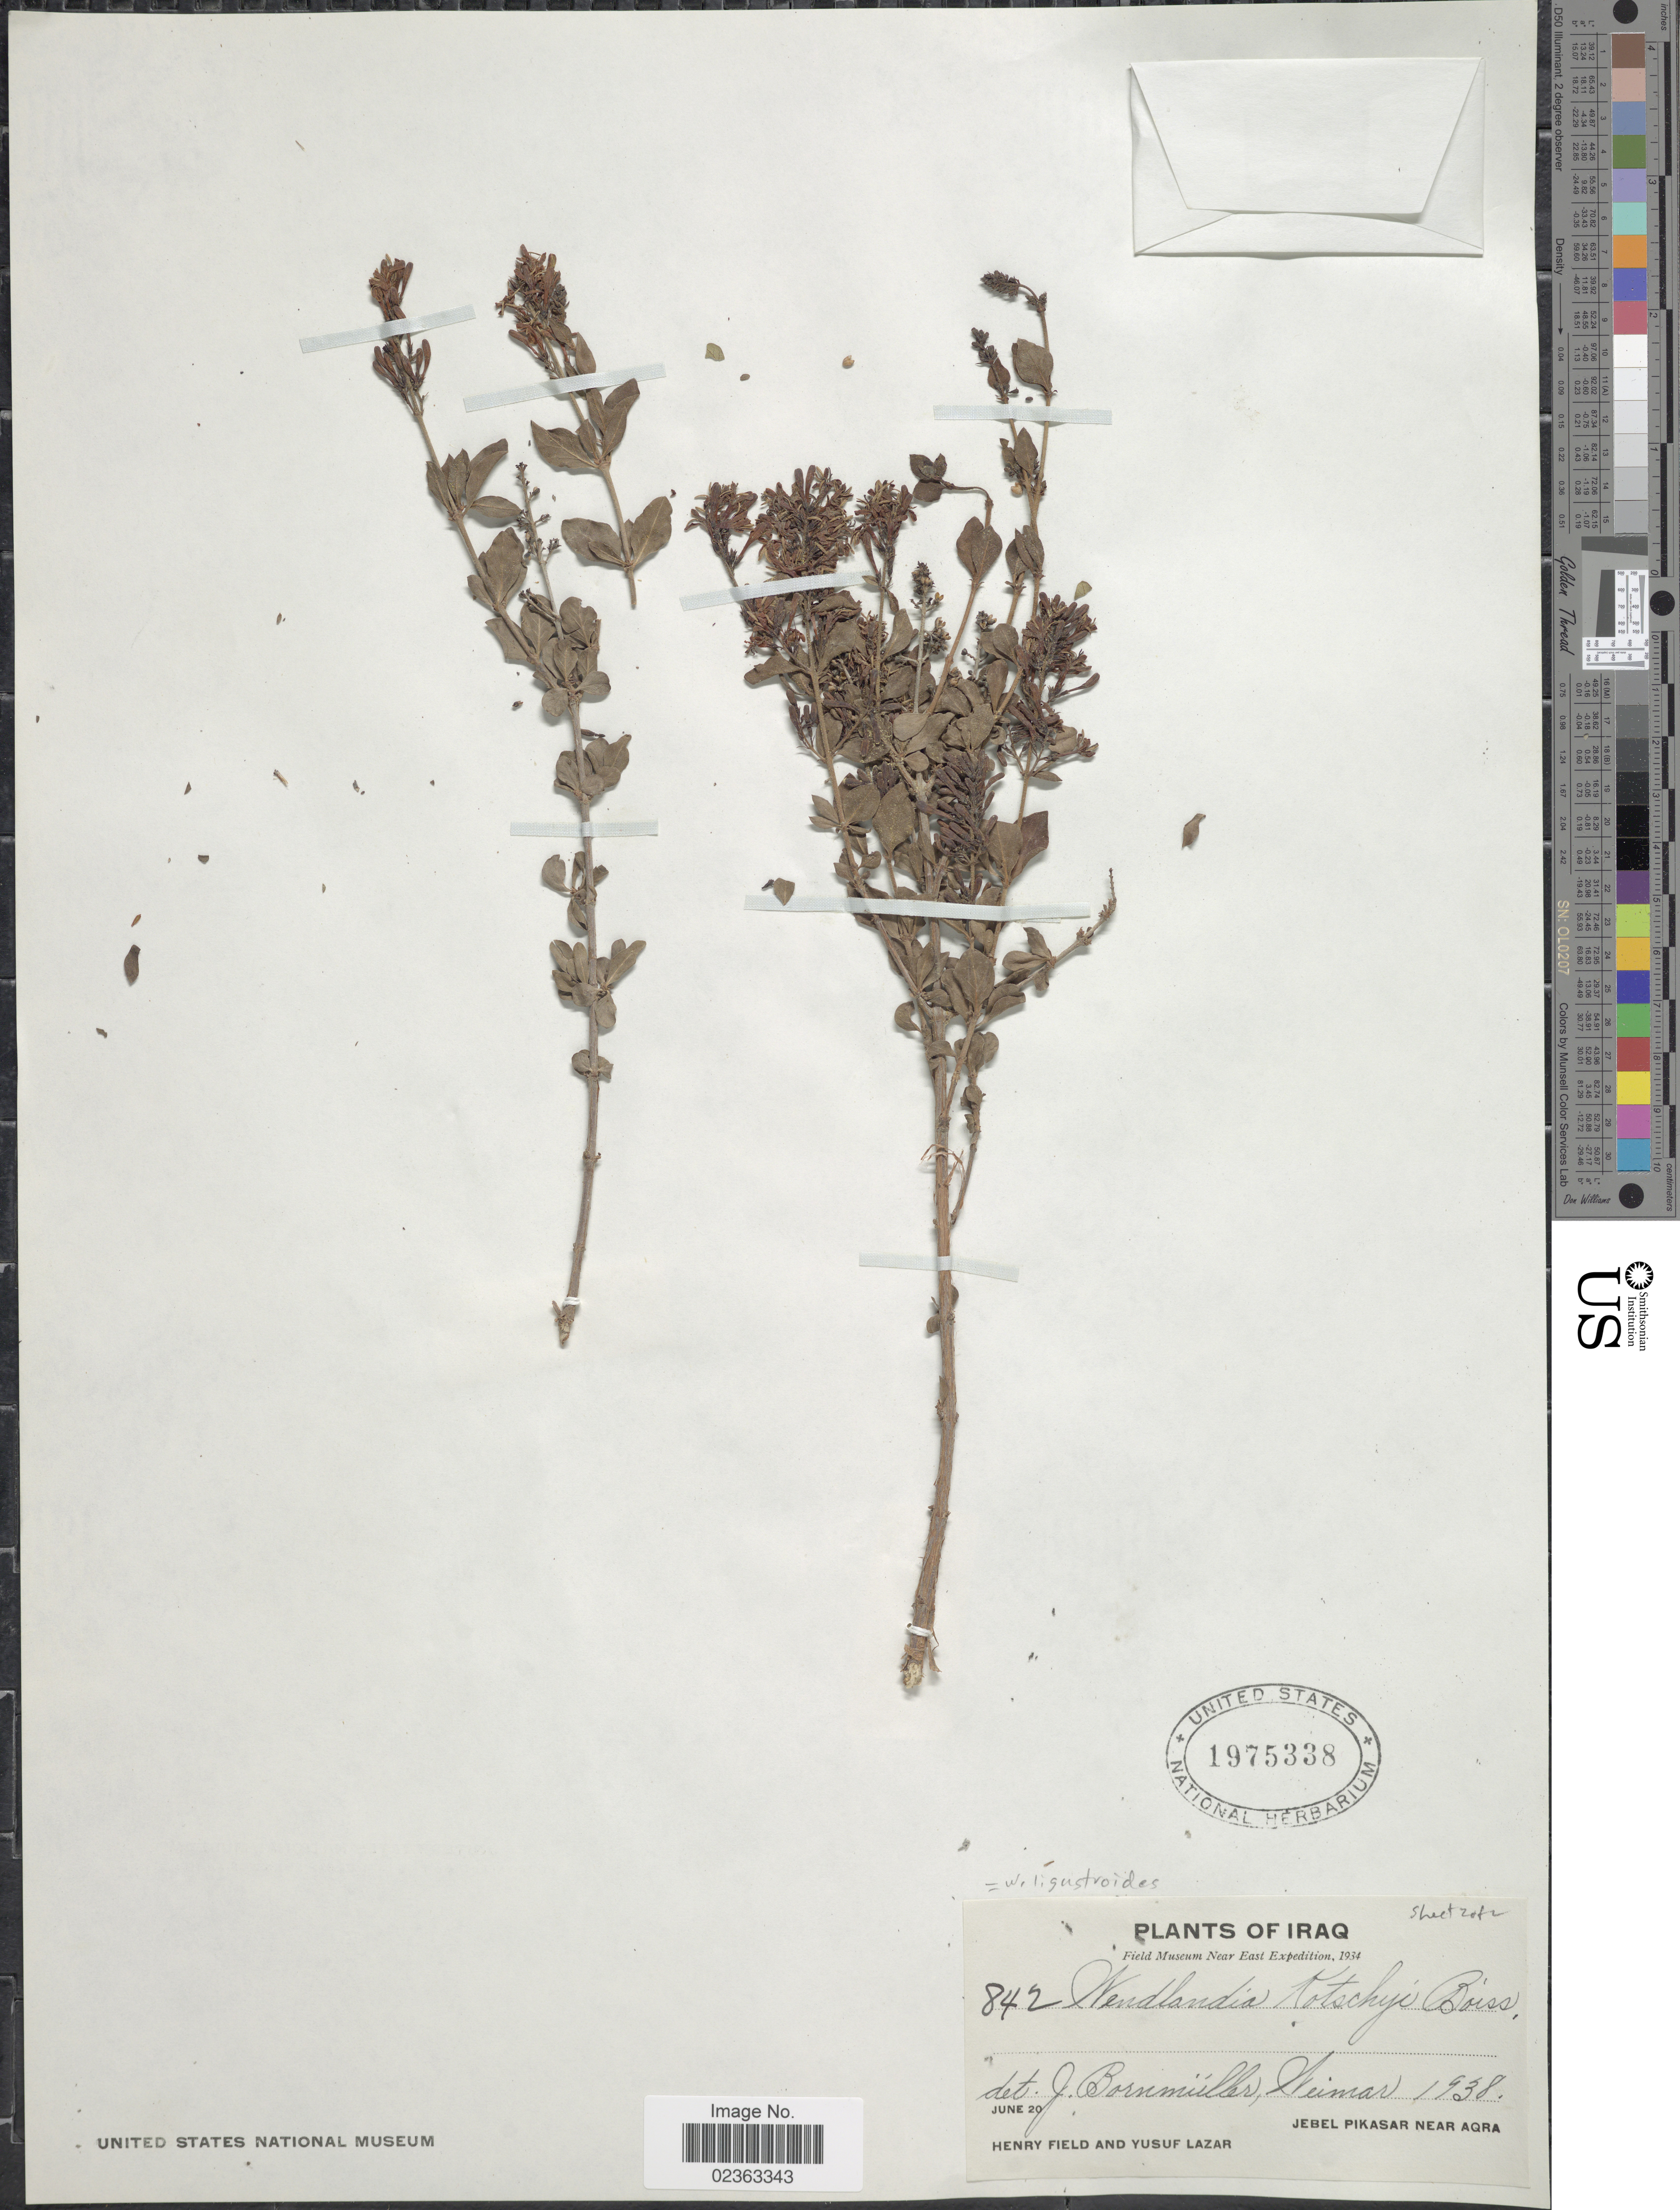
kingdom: Plantae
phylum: Tracheophyta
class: Magnoliopsida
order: Gentianales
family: Rubiaceae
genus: Wendlandia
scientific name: Wendlandia ligustroides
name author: (Boiss. & Hohen.) Blakelock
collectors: H. Field & Y. Lazar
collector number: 842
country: Iraq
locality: Jebel Pikasar near Aqra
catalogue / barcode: US 1975338